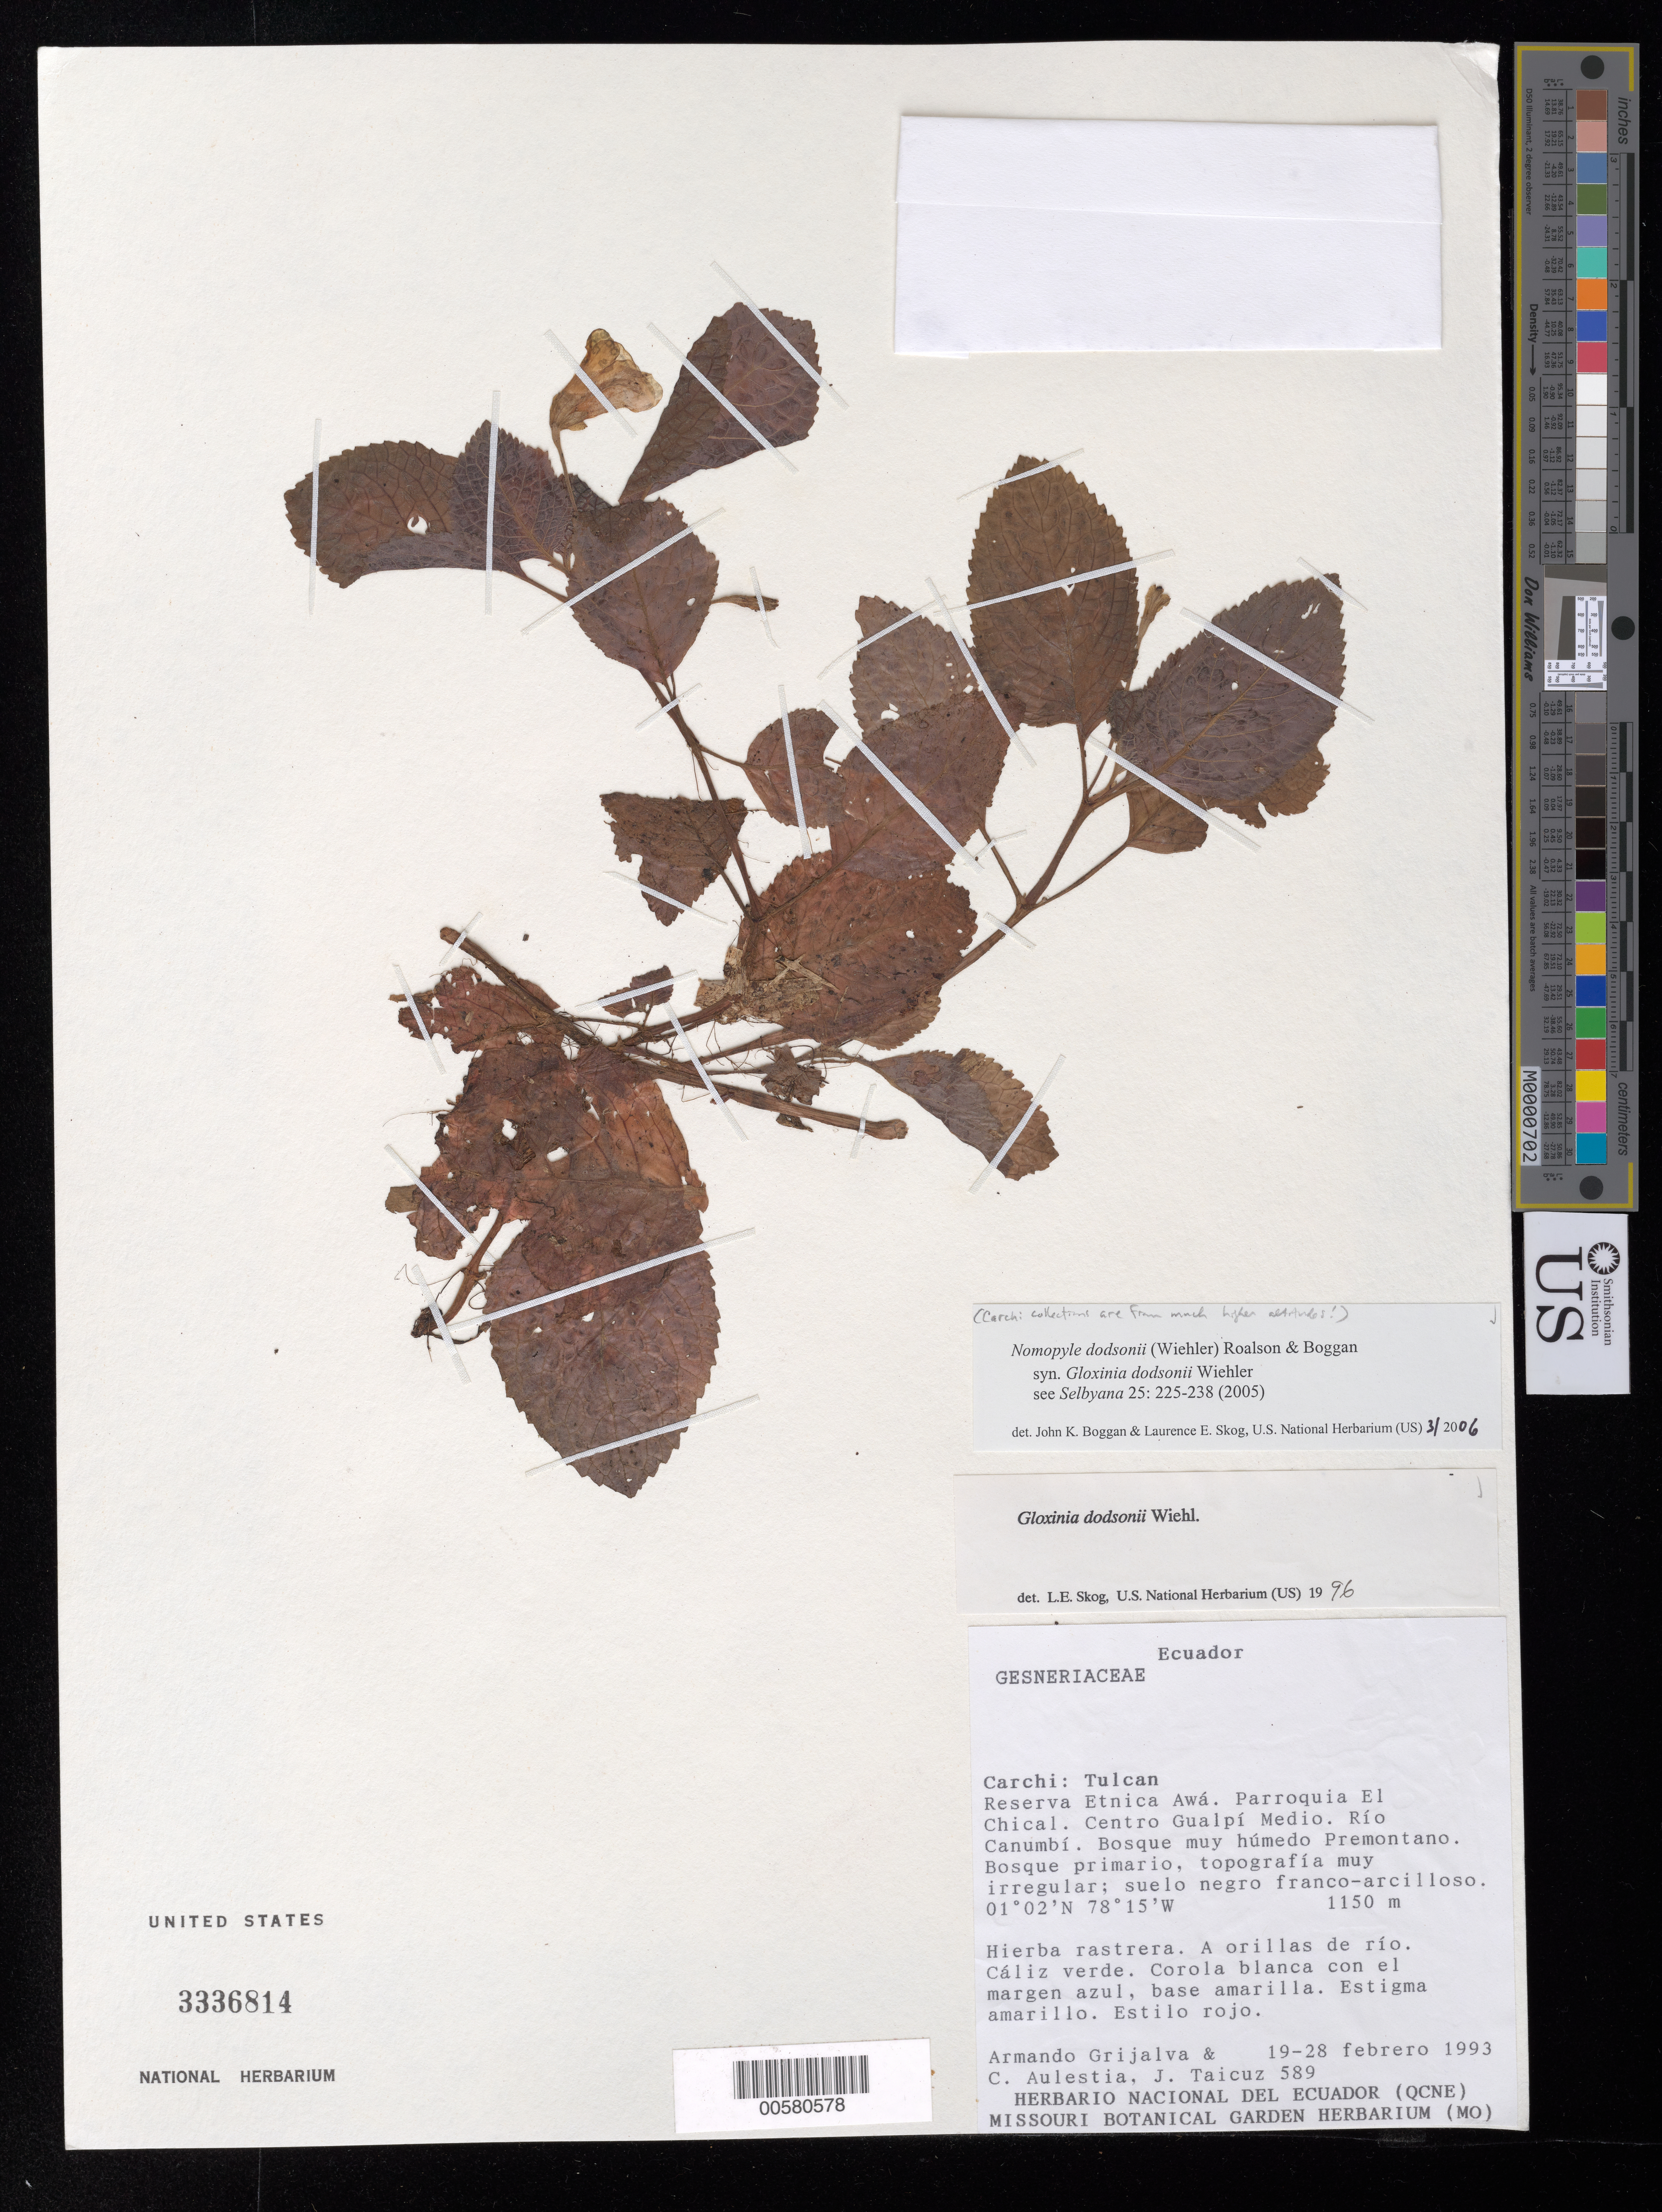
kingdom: Plantae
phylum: Tracheophyta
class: Magnoliopsida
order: Lamiales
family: Gesneriaceae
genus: Nomopyle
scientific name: Nomopyle dodsonii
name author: (Wiehler) Roalson & Boggan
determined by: Boggan, J. K.; Skog, L. E.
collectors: A. Grijalva, C. Aulestia & J. Taicuz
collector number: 589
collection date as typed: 19-28 Feb 1993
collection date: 1993-02-19/1993-02-28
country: Ecuador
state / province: Carchi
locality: Tulcan: Reserva Etnica Awá, Parroquia El Chical, sector Gualpí Medio, Río Canumbí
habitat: Bosque muy húmedo premontano; bosque primario, topografía muy irregular; suelo negro franco-arcilloso; a orillas de río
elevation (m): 1150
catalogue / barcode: US 3336814